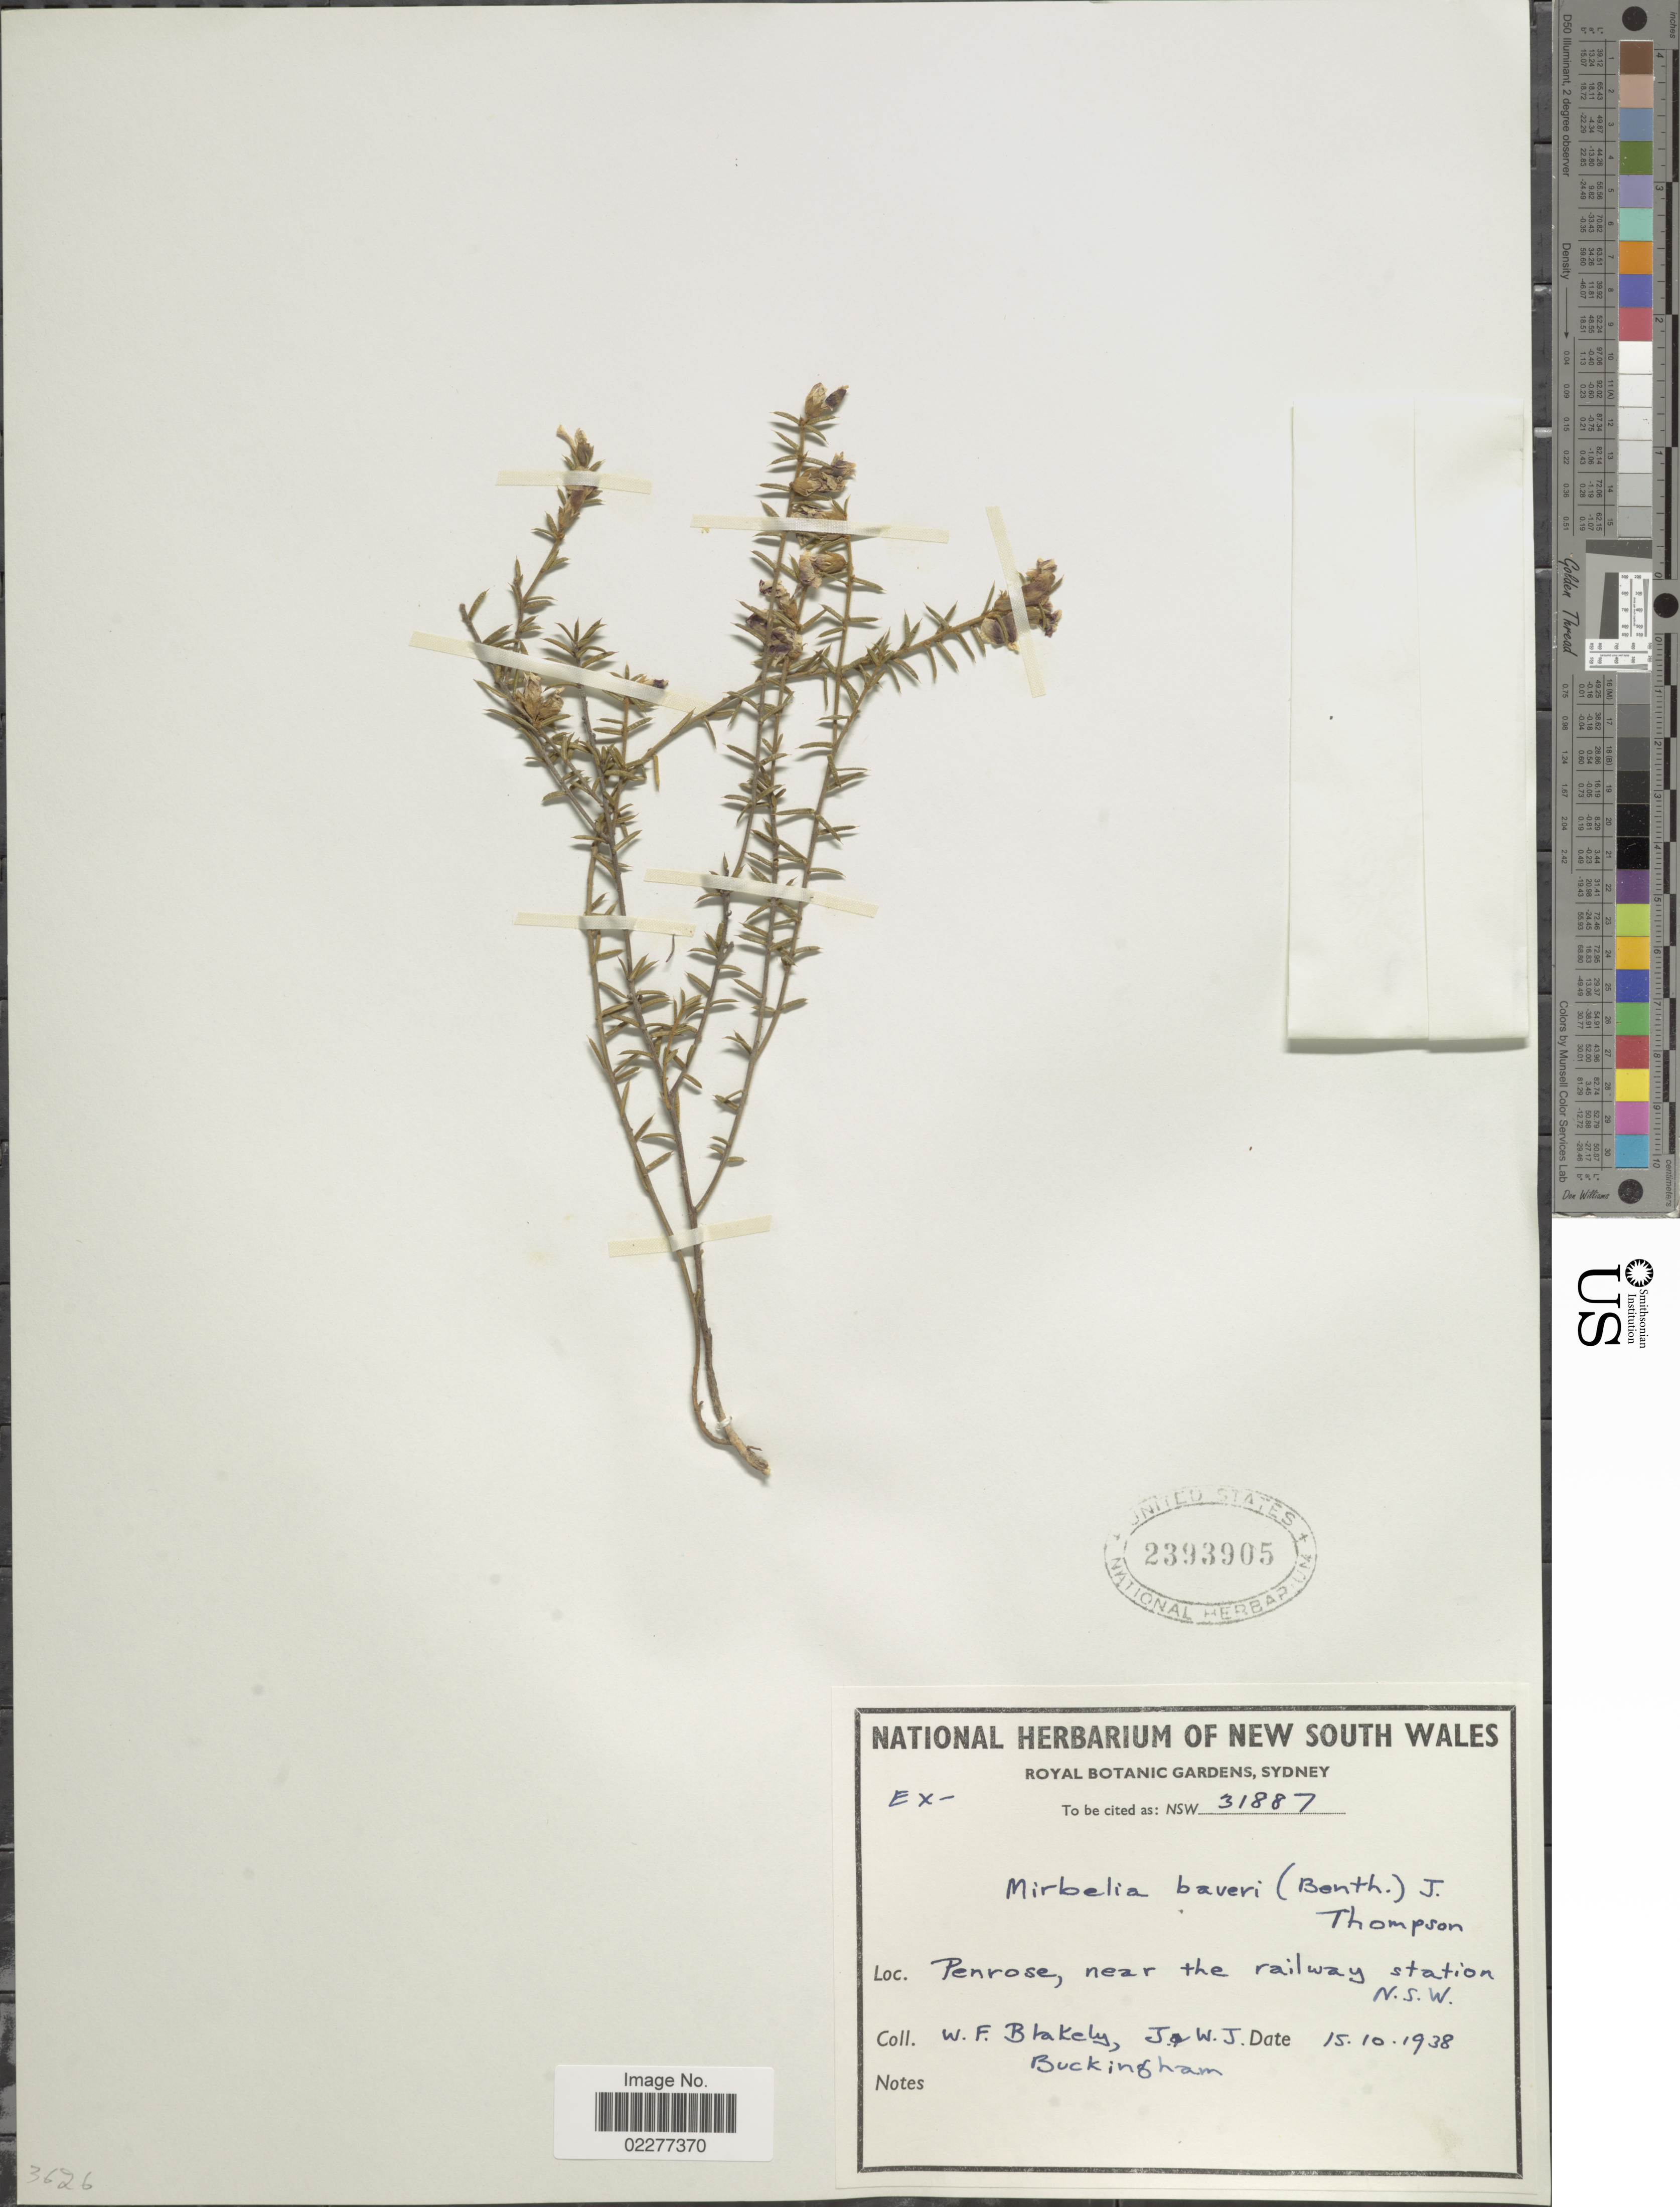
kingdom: Plantae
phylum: Tracheophyta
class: Magnoliopsida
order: Fabales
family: Fabaceae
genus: Mirbelia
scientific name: Mirbelia baueri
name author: (Benth.) J. Thompson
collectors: W. Blakeley, J. Buckingham & W. Buckingham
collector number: NSW 31887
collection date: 1938-10-15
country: Australia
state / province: New South Wales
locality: Penrose, near the railway station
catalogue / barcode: US 2393905